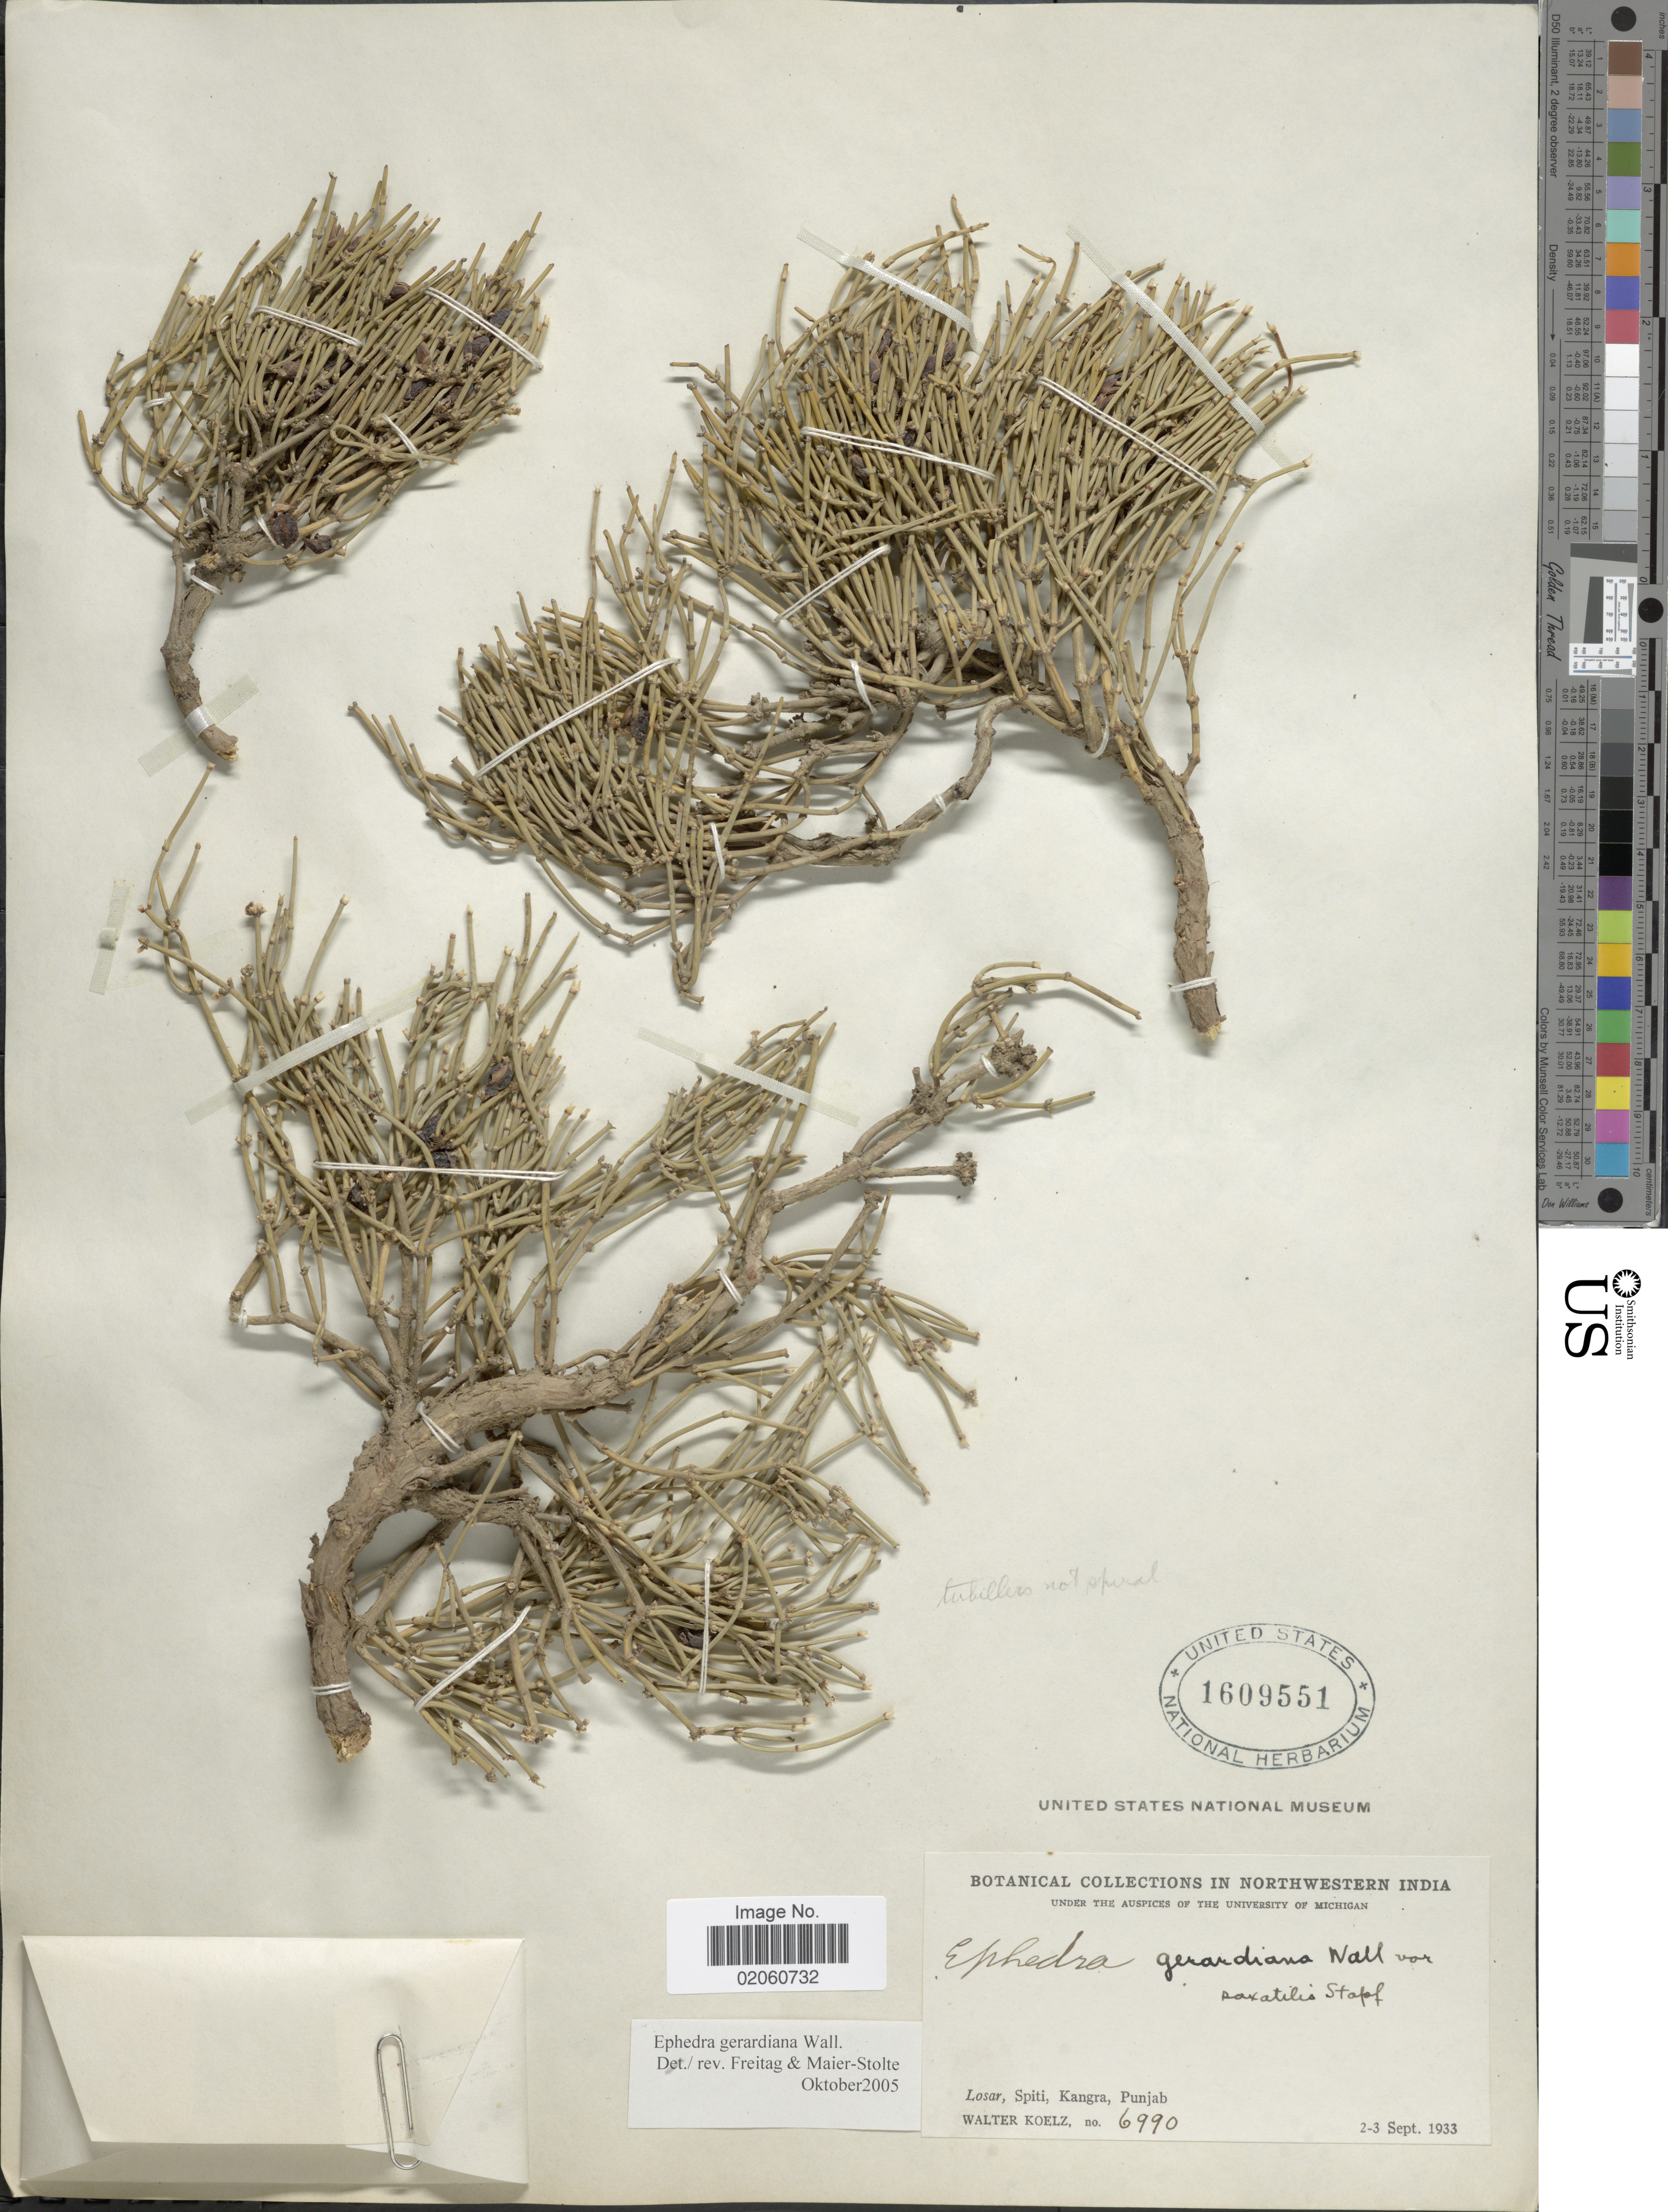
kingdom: Plantae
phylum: Tracheophyta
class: Gnetopsida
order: Ephedrales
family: Ephedraceae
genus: Ephedra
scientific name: Ephedra gerardiana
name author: Wall. ex Klotzsch & Garcke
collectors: W. N. Koelz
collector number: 6990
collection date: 1933-09-02/1933-09-03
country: India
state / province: Punjab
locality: In Northwestern India, Losar, Spiti, Kangra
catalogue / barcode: US 1609551